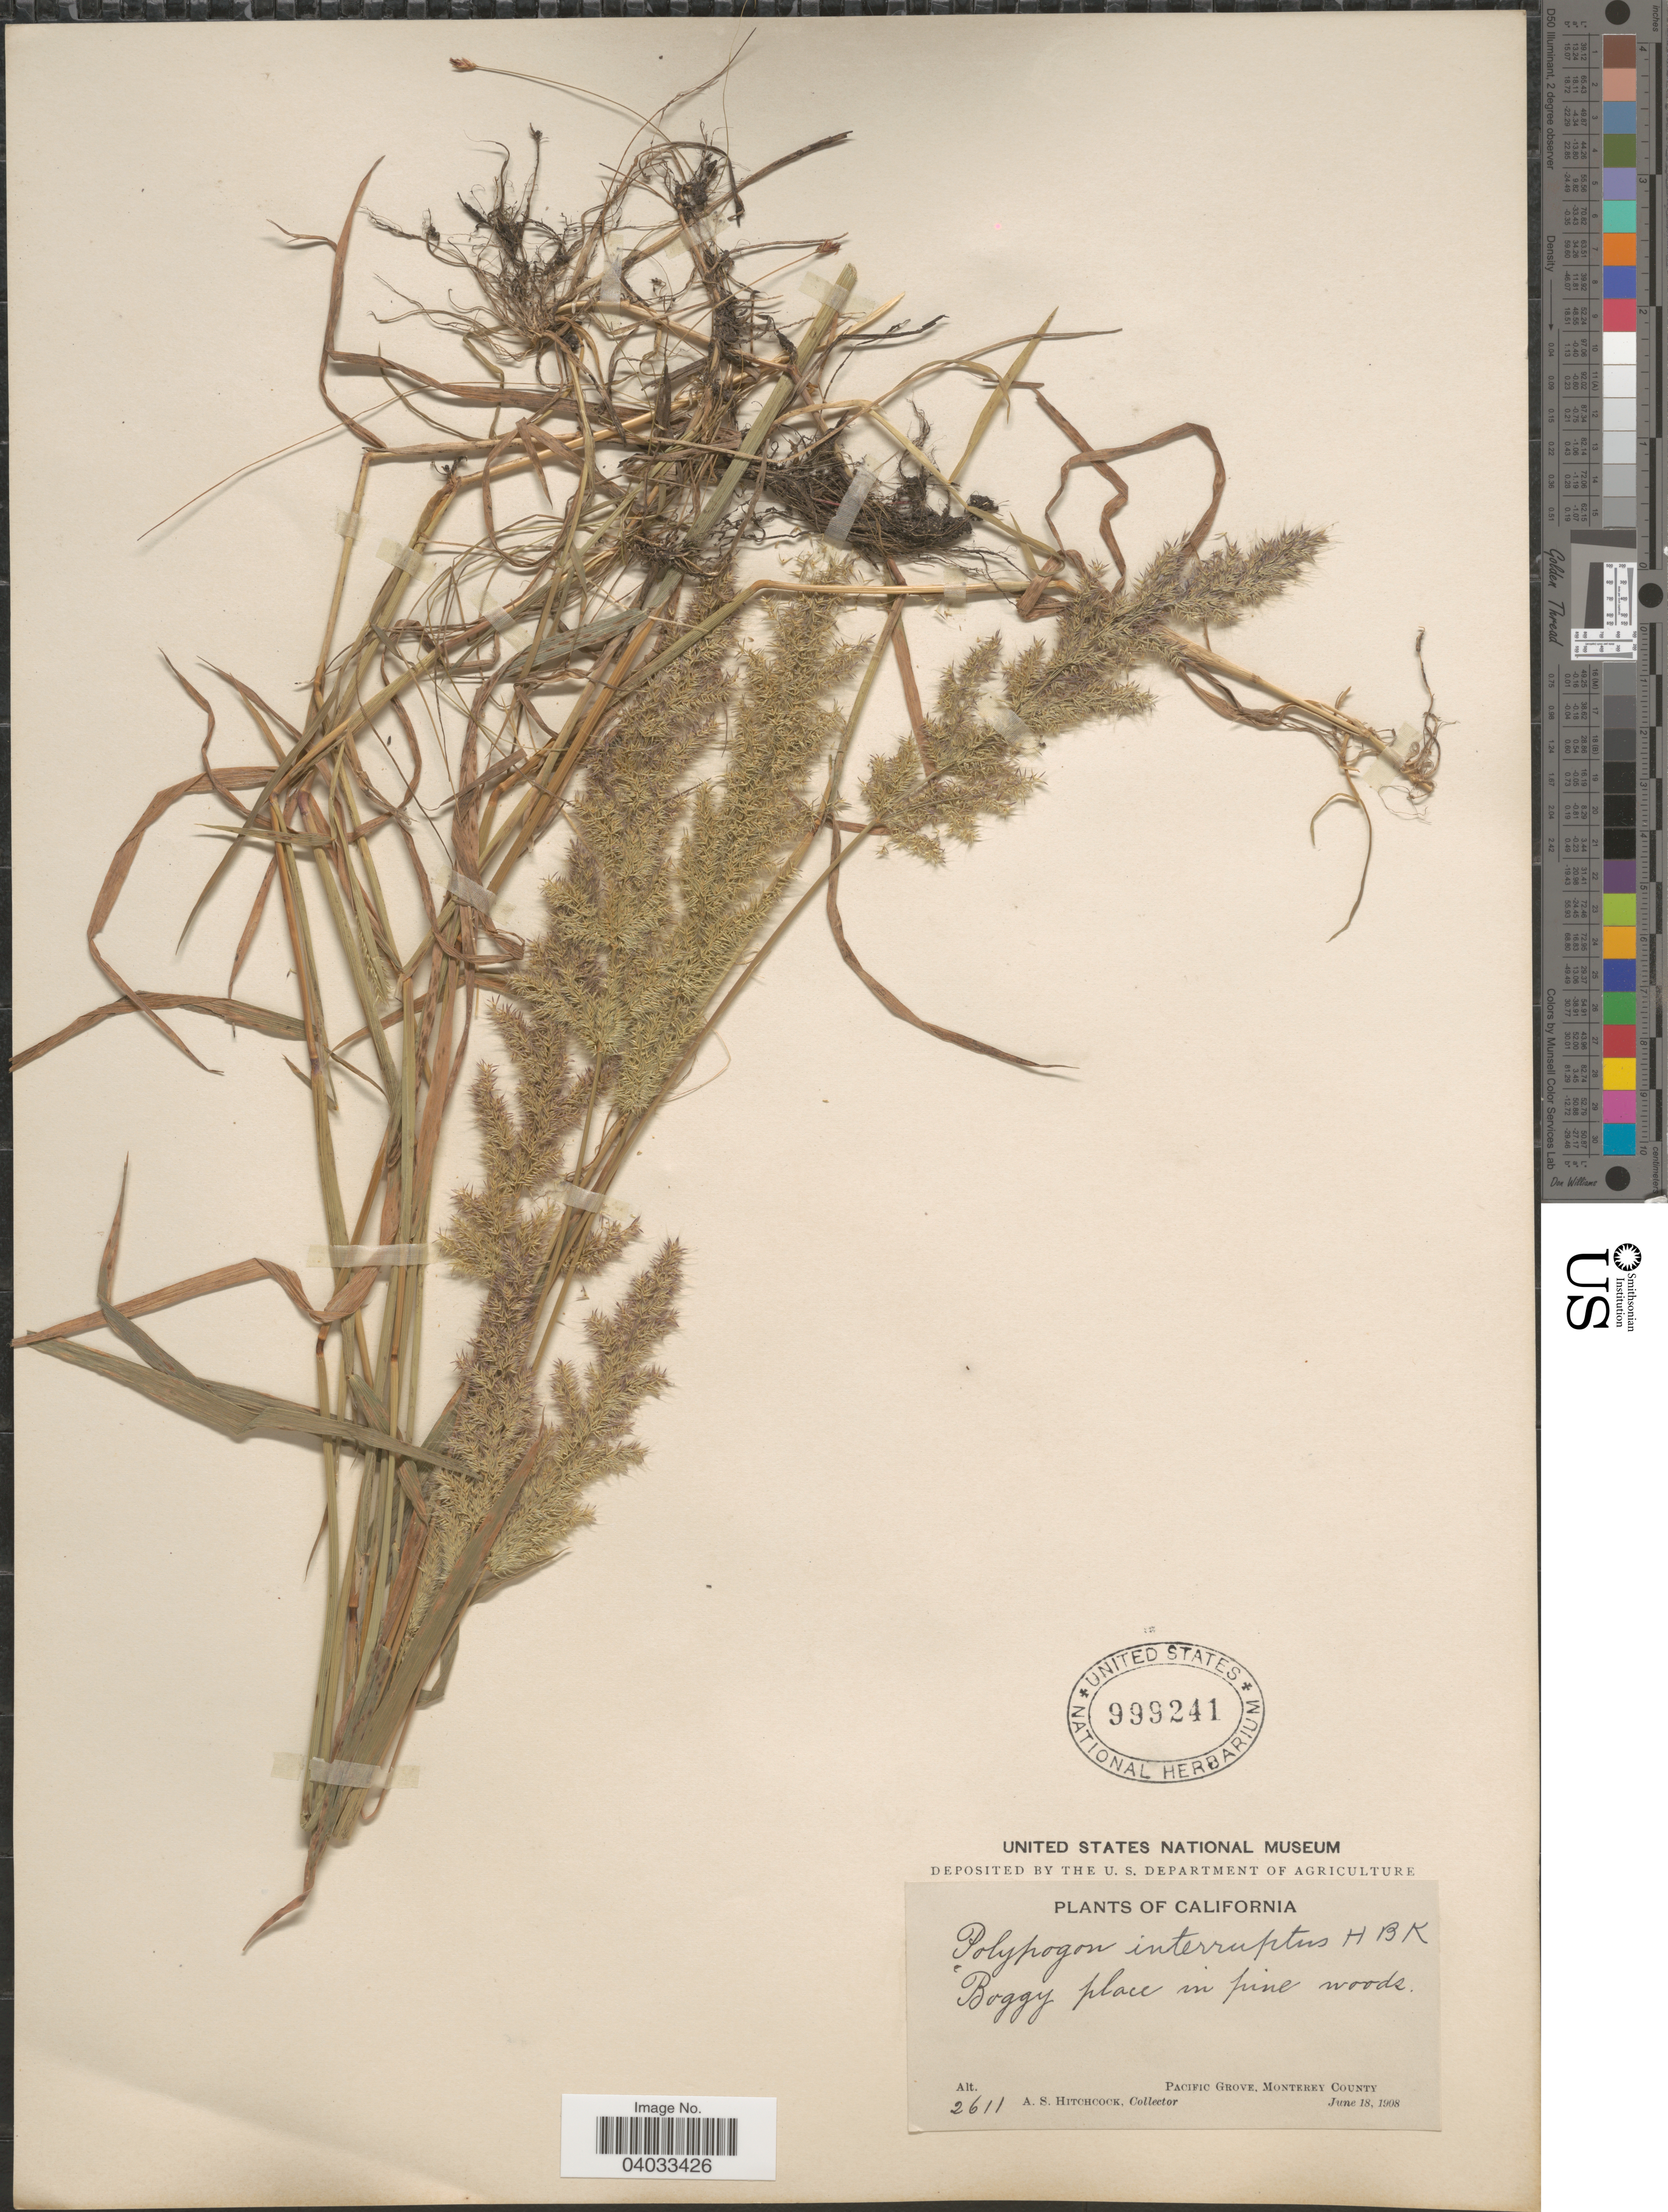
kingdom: Plantae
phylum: Tracheophyta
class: Liliopsida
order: Poales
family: Poaceae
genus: Polypogon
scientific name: Polypogon interruptus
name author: Kunth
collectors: A. S. Hitchcock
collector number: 2611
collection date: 1908-06-18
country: United States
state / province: California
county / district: Monterey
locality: Pacific Grove. Monterey County.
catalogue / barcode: US 999241